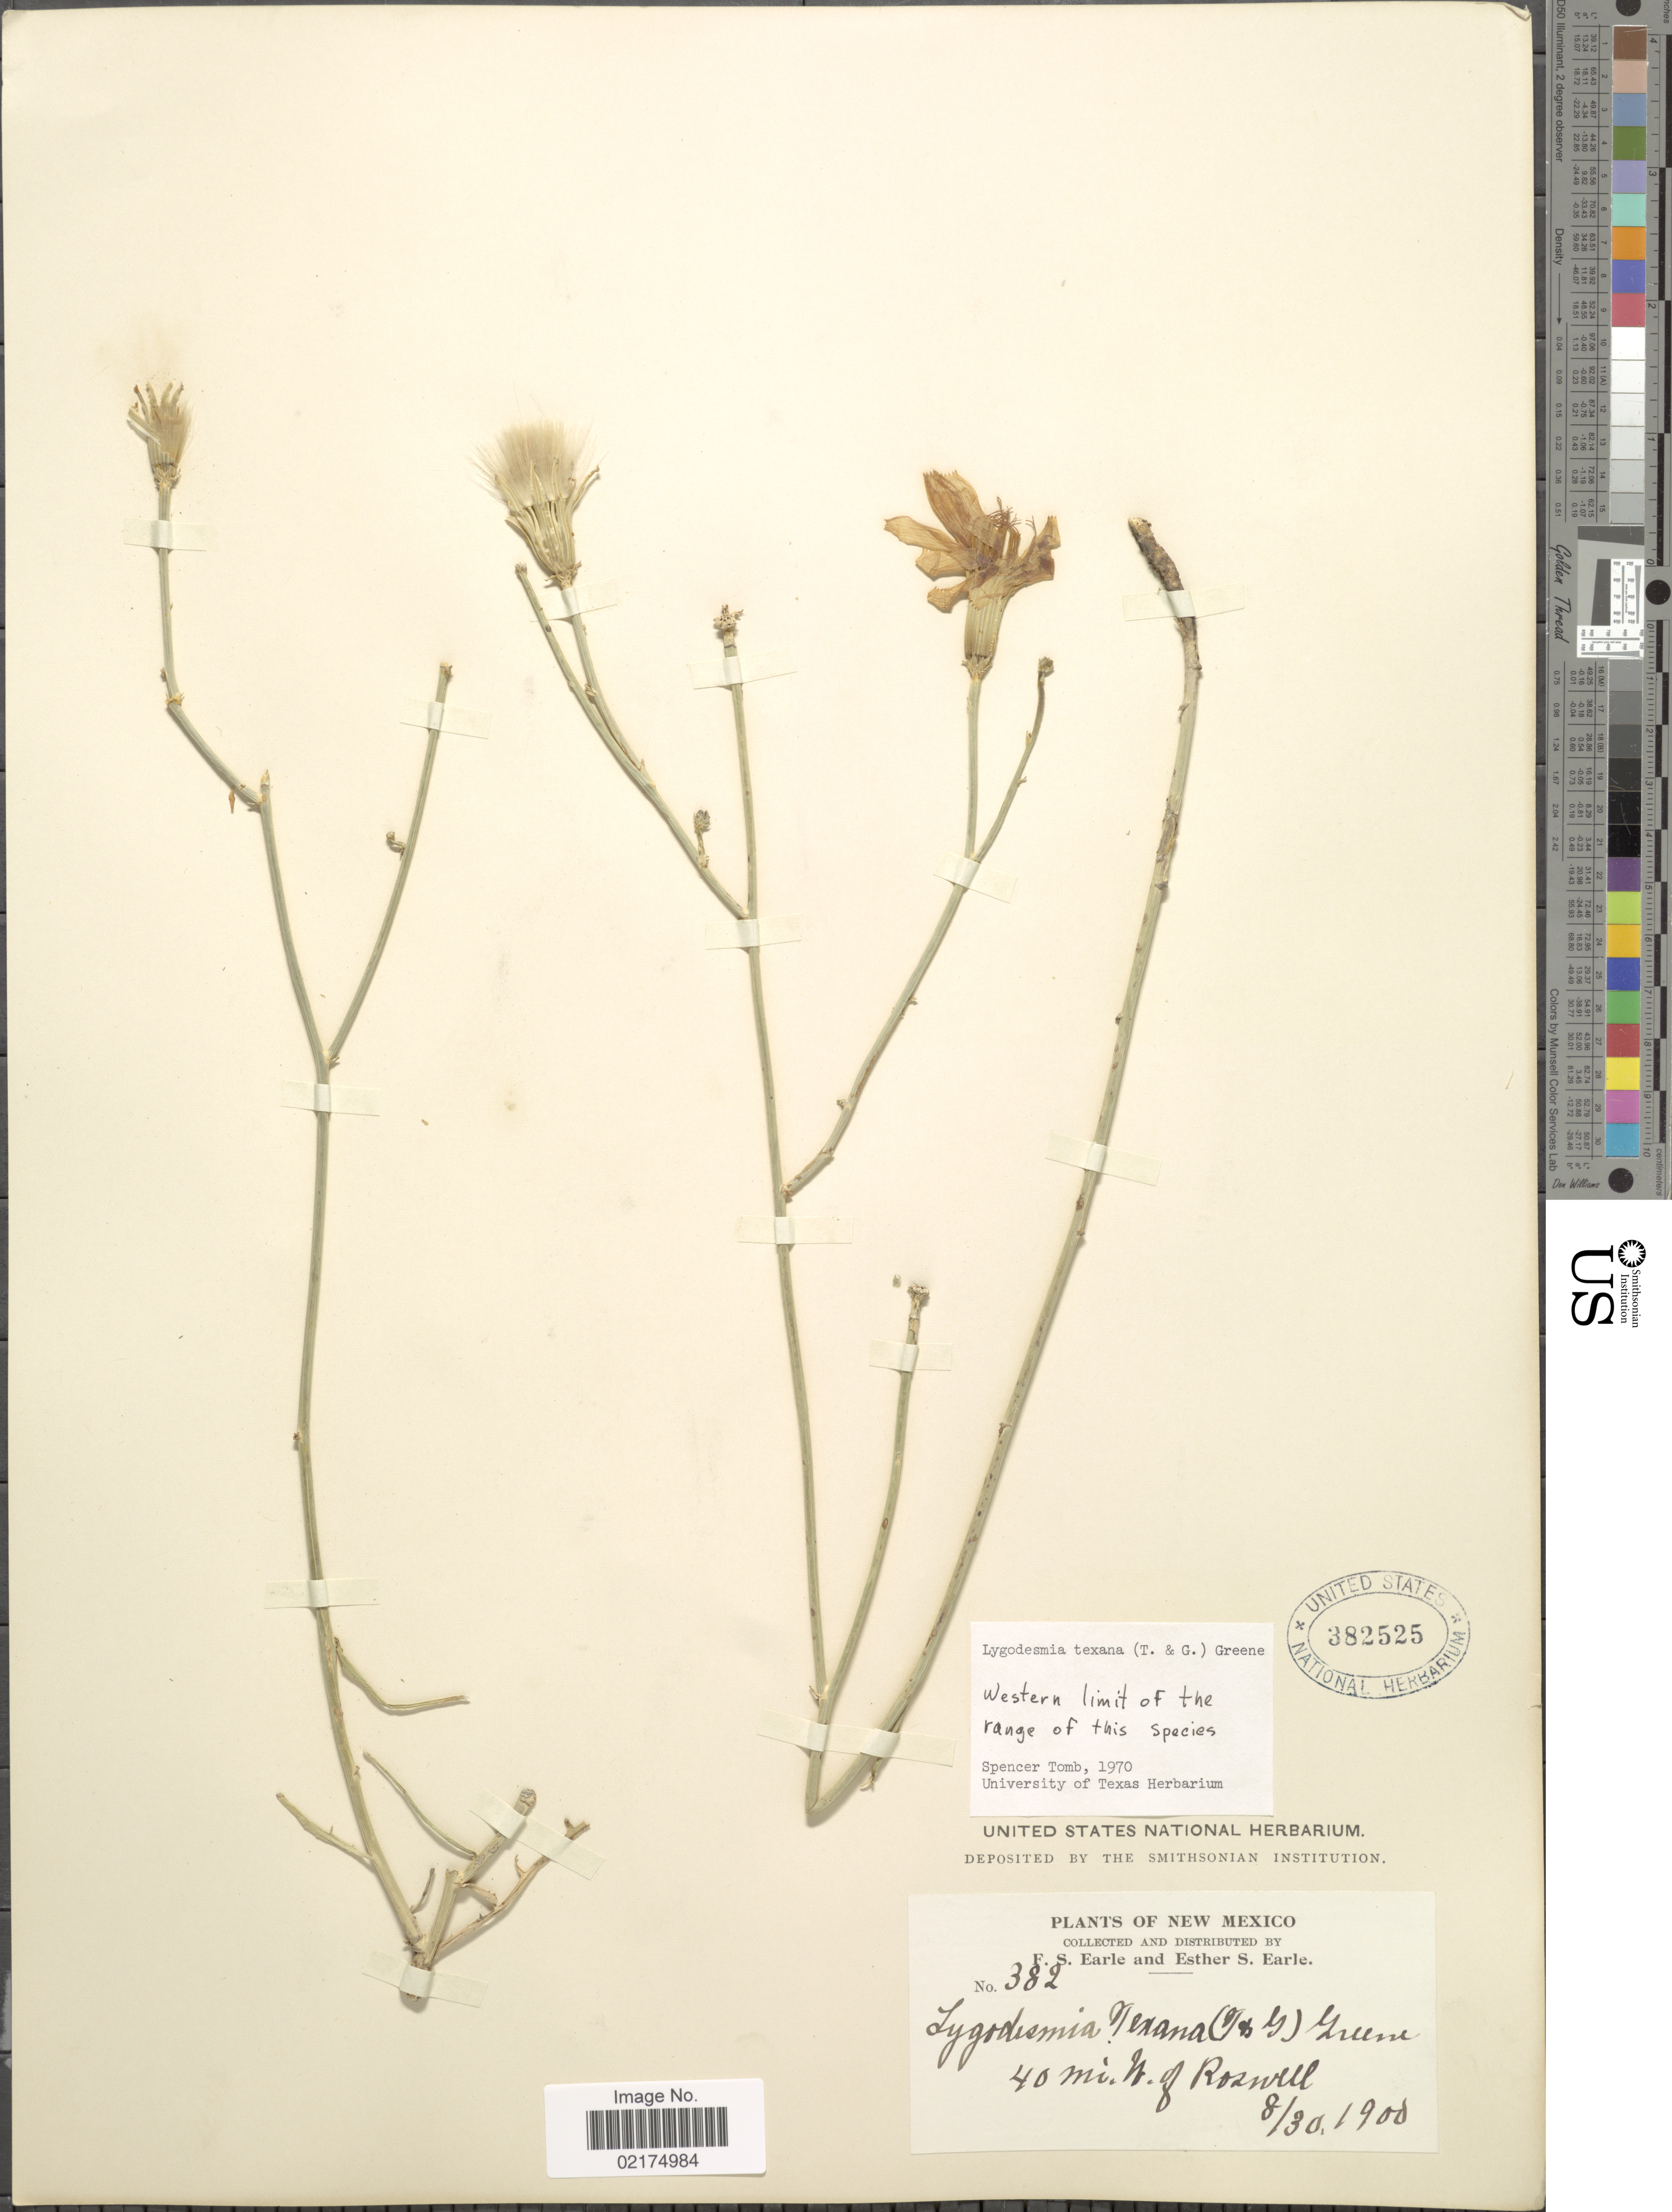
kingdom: Plantae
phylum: Tracheophyta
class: Magnoliopsida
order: Asterales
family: Asteraceae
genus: Lygodesmia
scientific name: Lygodesmia texana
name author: (Torr. & A. Gray) Greene ex Small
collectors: F. S. Earle & E. S. Earle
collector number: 382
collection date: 1900-08-30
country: United States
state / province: New Mexico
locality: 40 mi. N of Roswell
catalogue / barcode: US 382525